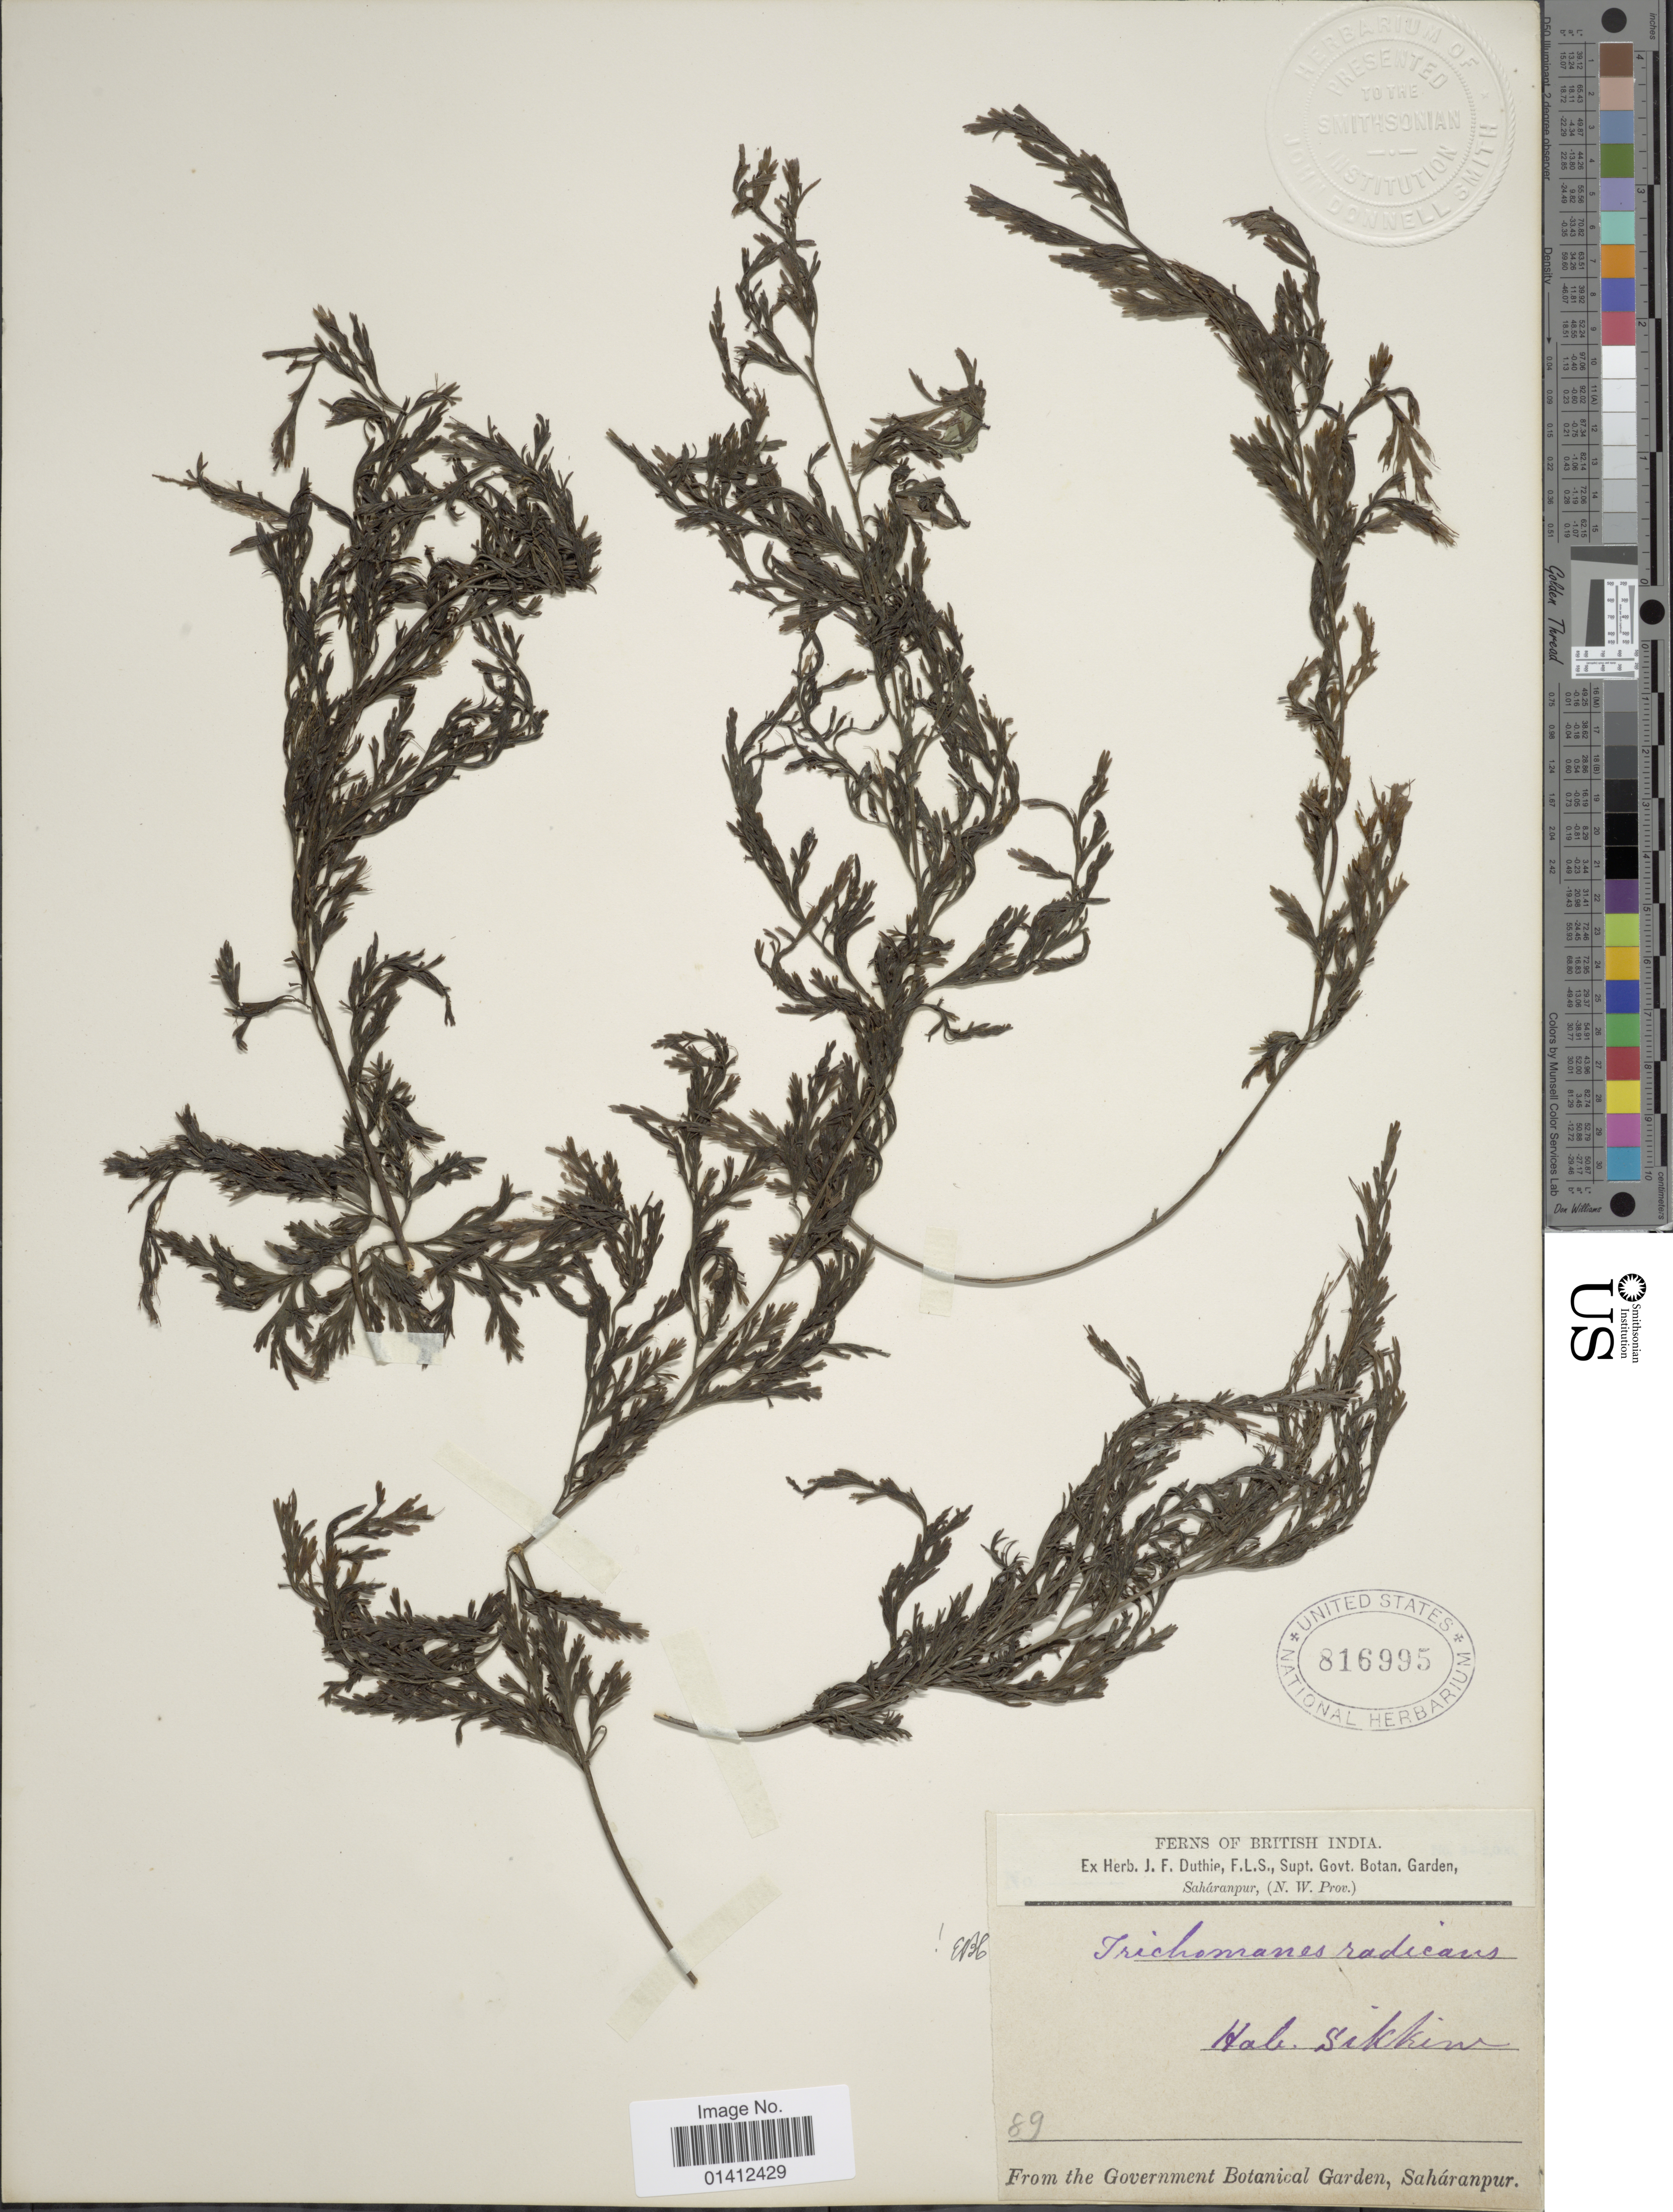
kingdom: Plantae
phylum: Tracheophyta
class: Polypodiopsida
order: Hymenophyllales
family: Hymenophyllaceae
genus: Vandenboschia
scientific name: Vandenboschia radicans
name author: (Sw.) Copel.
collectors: ex herb. J. F. Duthie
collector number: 89?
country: India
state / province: Sikkim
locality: British India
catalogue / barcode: US 816995